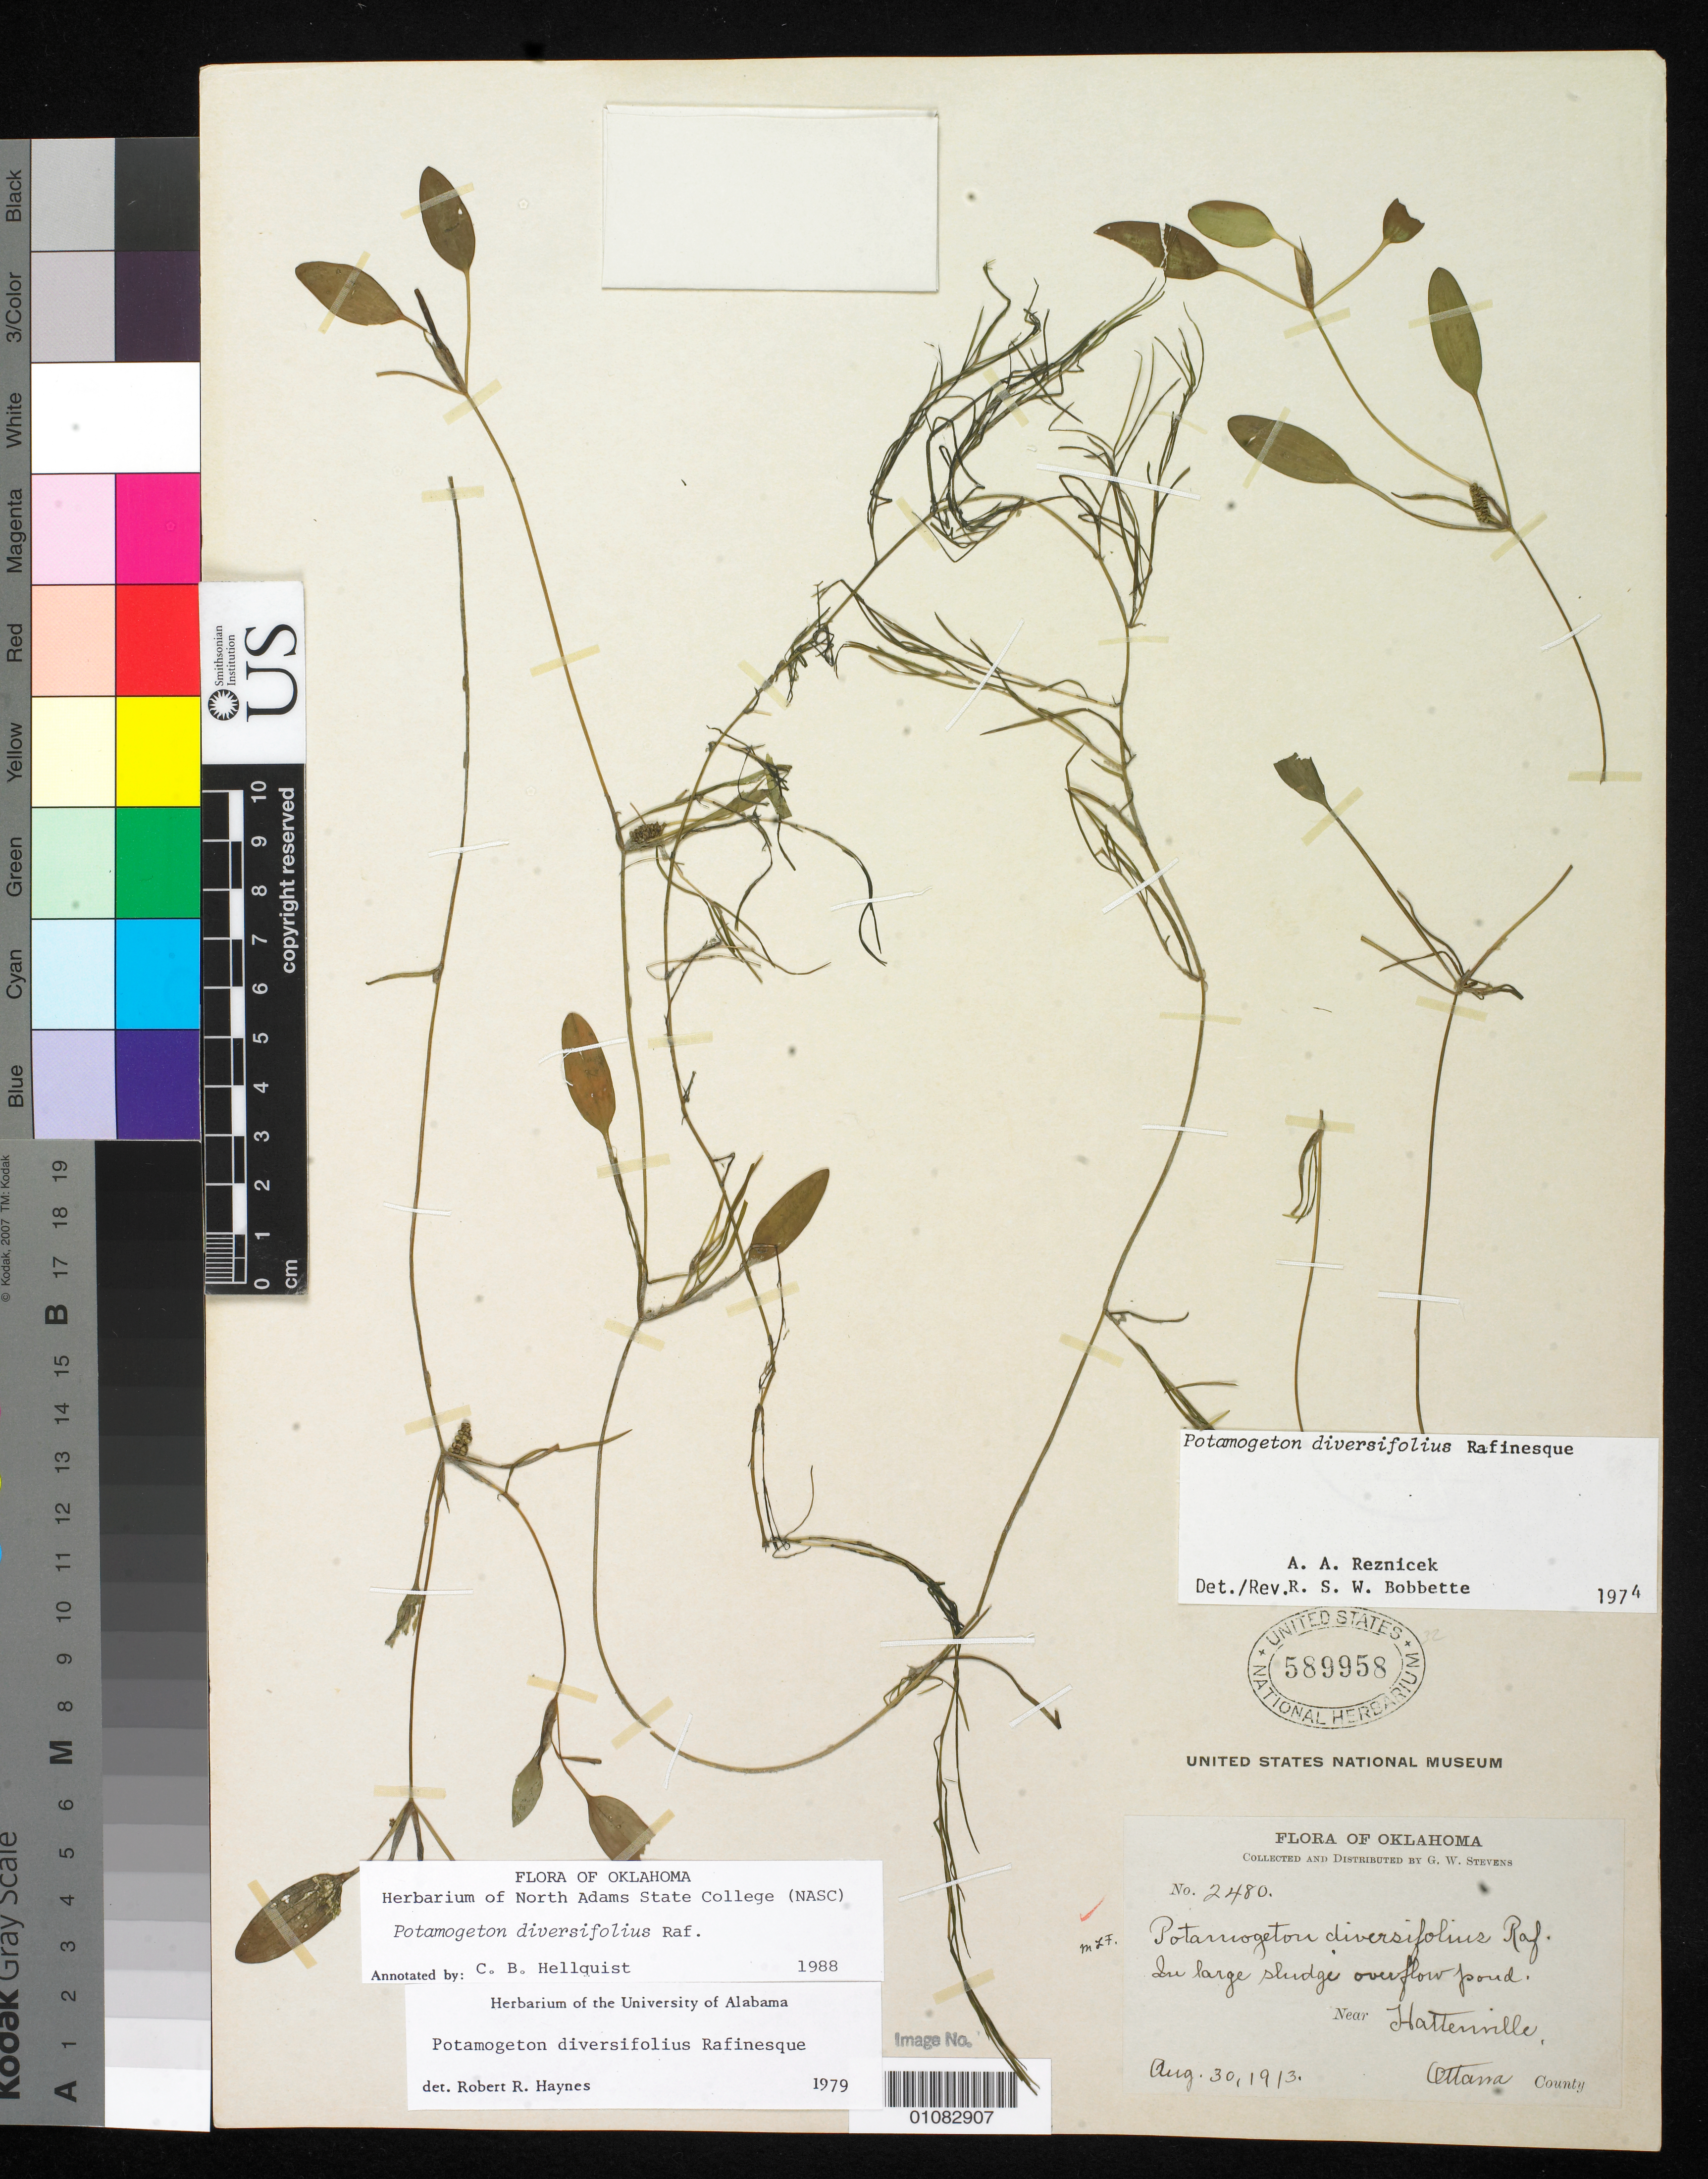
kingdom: Plantae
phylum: Tracheophyta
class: Liliopsida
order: Alismatales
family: Potamogetonaceae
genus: Potamogeton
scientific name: Potamogeton diversifolius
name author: Raf.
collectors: G. Stevens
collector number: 2480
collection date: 1913-08-30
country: United States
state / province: Oklahoma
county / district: Ottawa County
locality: near Hattenville (?)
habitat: In large sludge overflow pond.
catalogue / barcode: US 589958